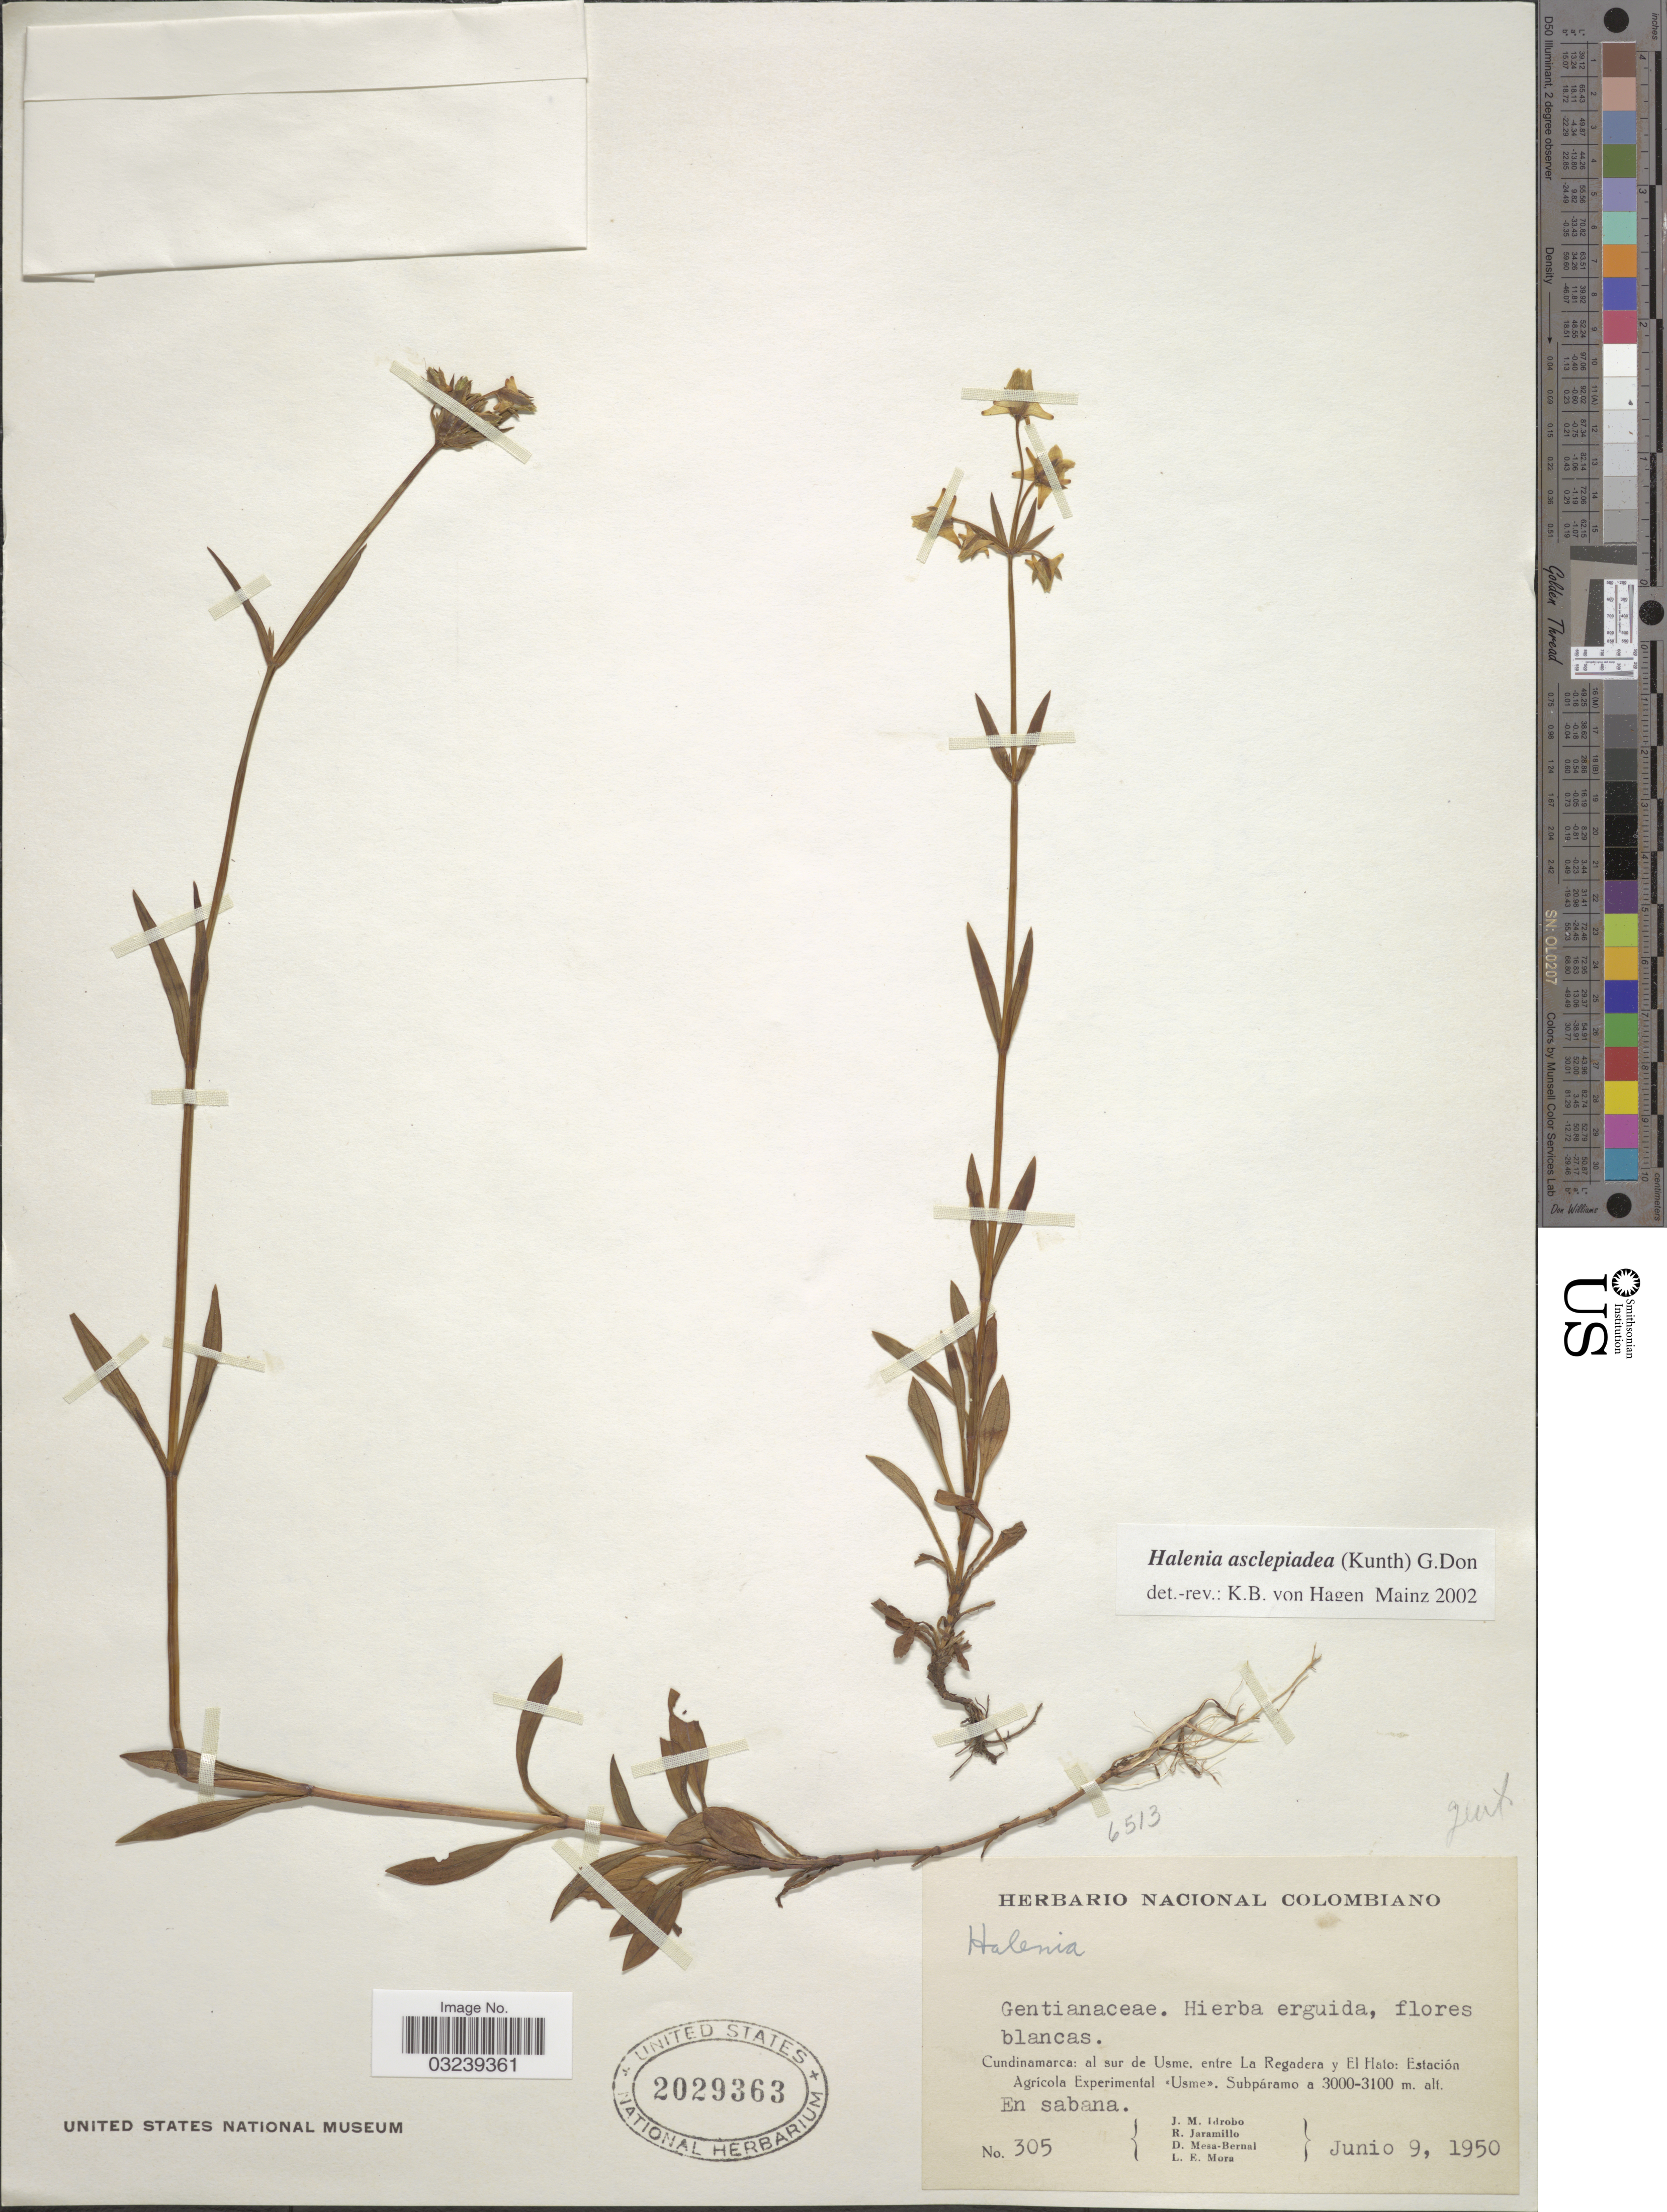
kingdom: Plantae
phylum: Tracheophyta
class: Magnoliopsida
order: Gentianales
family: Gentianaceae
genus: Halenia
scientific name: Halenia asclepiadea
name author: (Kunth) G. Don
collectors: J. M. Idrobo, R. Jaramillo, D. Mesa-Bernal & L. Mora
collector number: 305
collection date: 1950-06-09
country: Colombia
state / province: Cundinamarca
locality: Al sur de Usme, entre La Regadera y El Hato: Estación Agricola Experimental Usme.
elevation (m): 3000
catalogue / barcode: US 2029363